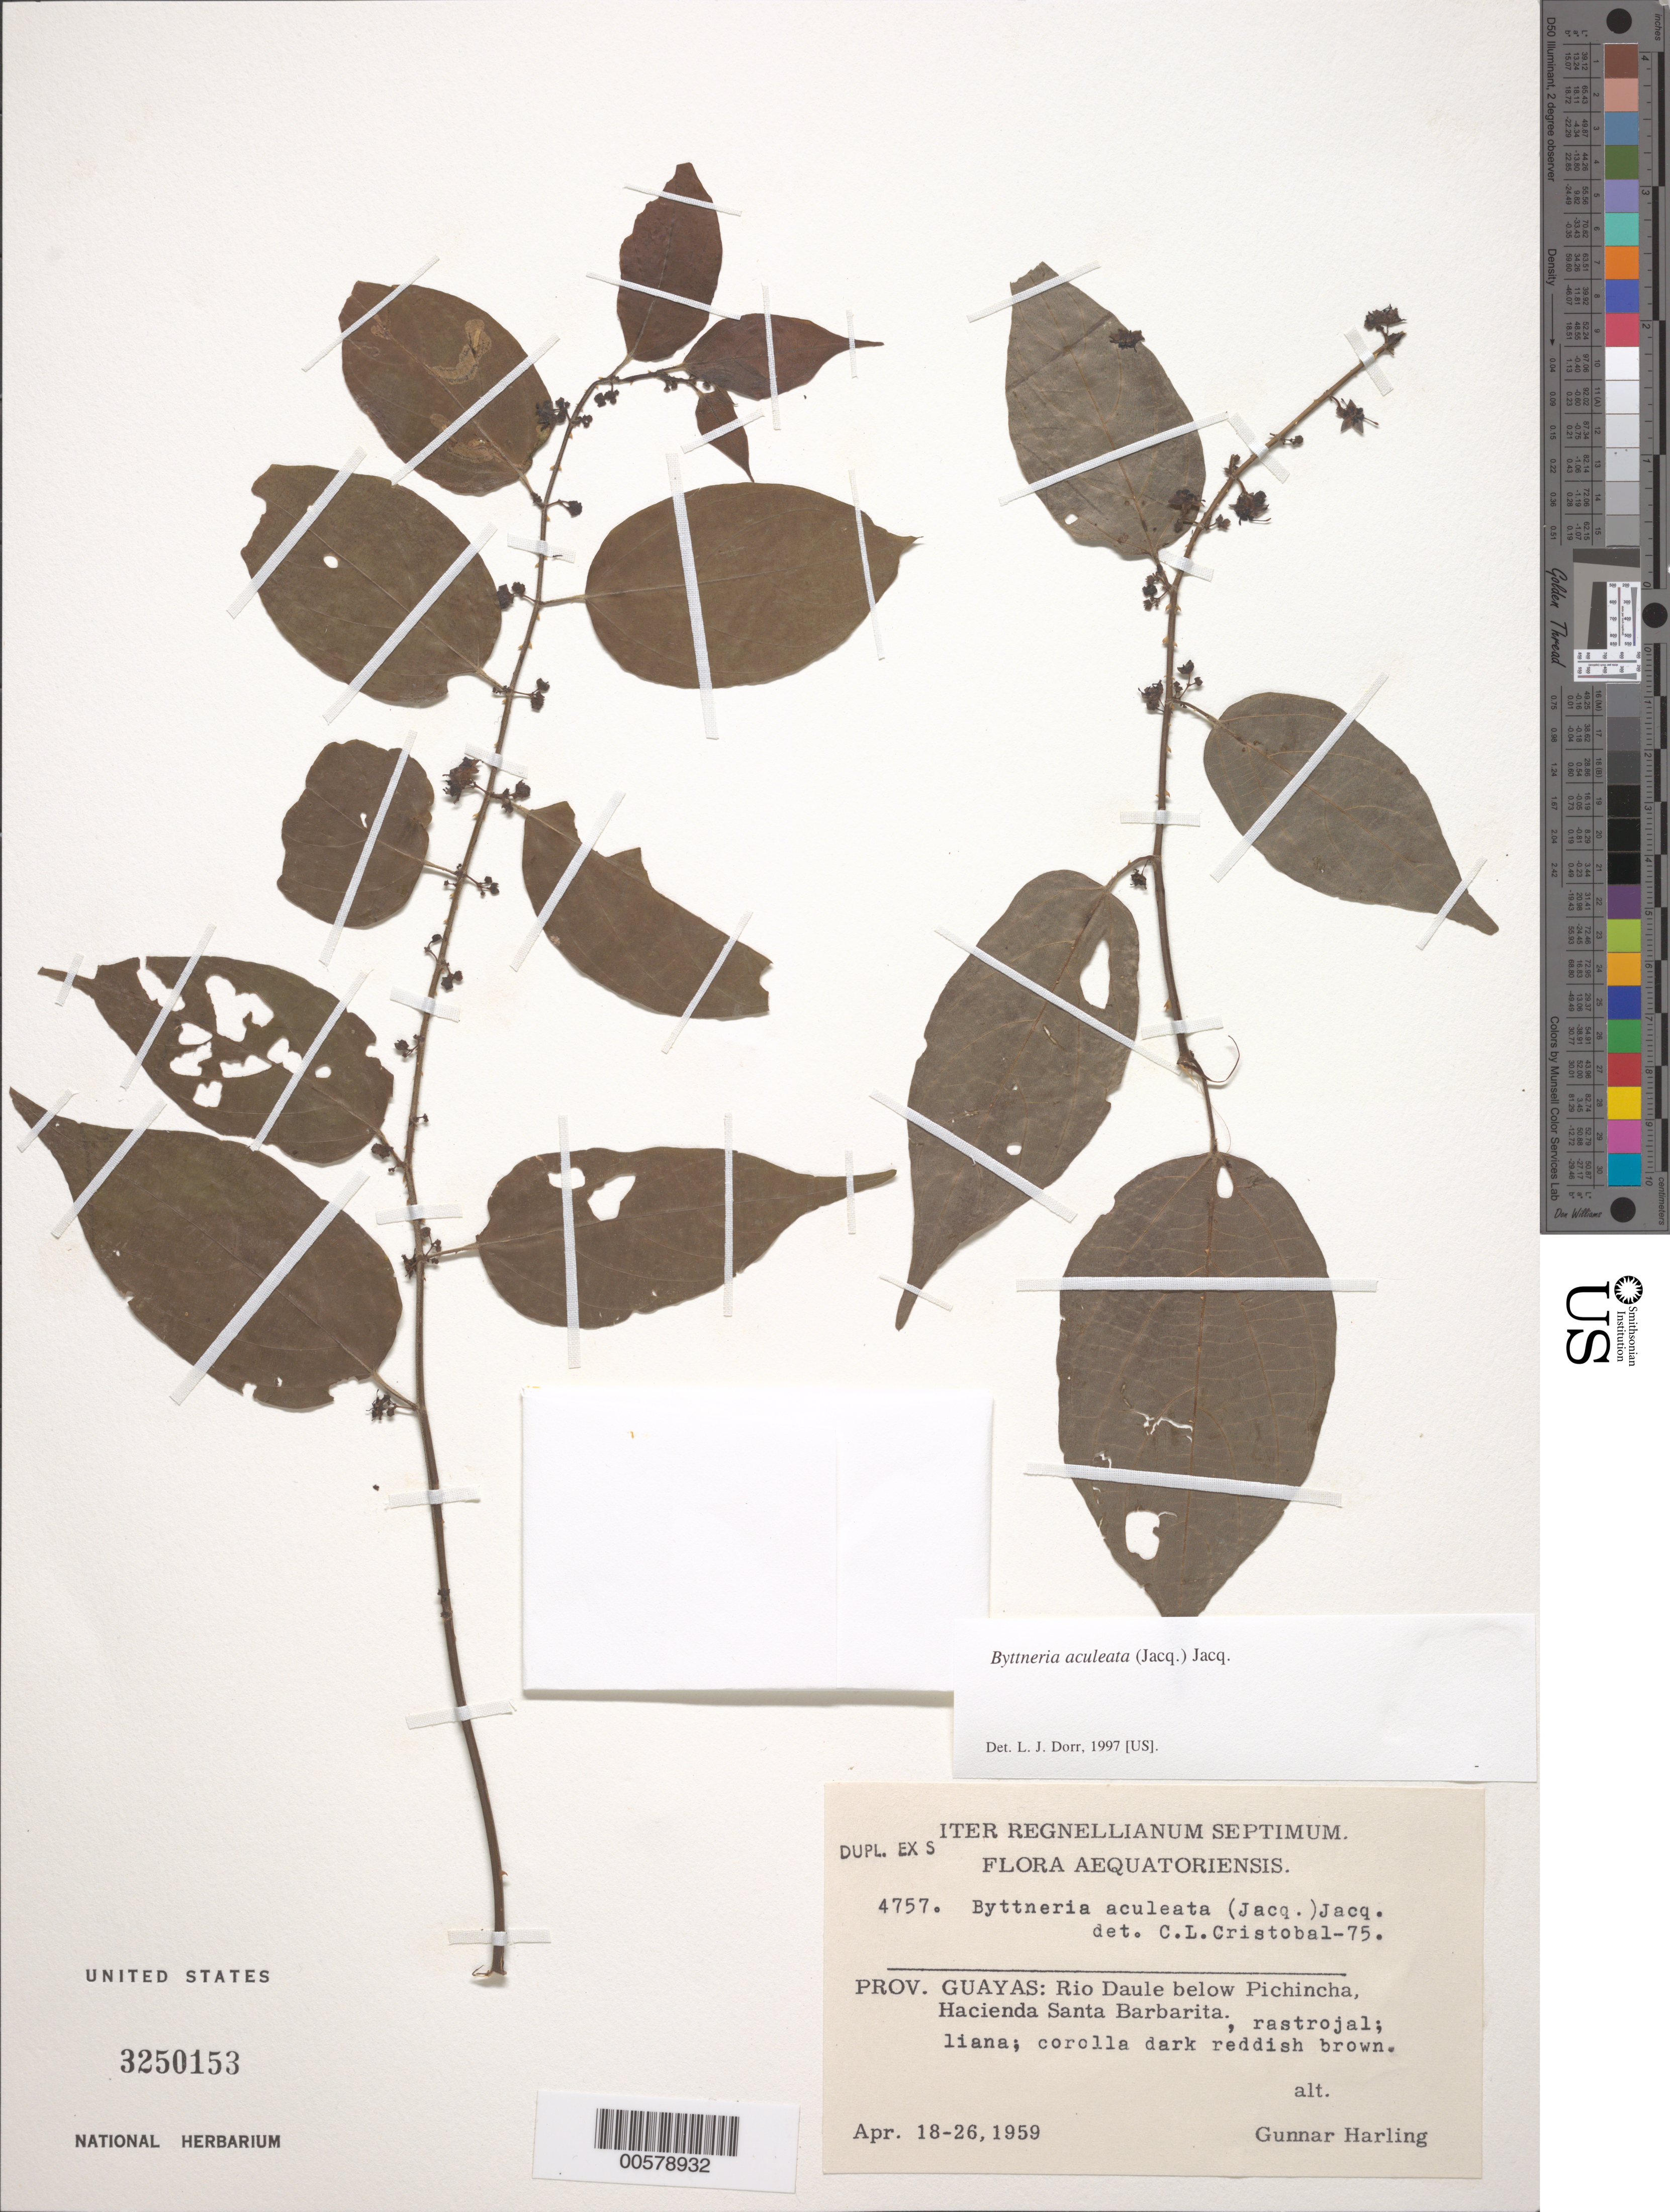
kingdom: Plantae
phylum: Tracheophyta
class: Magnoliopsida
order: Malvales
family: Malvaceae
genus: Byttneria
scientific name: Byttneria aculeata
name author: (Jacq.) Jacq.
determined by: Cristóbal, C. L.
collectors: G. Harling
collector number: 4757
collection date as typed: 18 Apr 1959 to 26 Apr 1959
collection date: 1959-04-18/1959-04-26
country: Ecuador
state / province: Guayas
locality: Rio Daule below Pichincha, Hacienda Santa Barbarita, Rastrojal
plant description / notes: S, US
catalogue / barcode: US 3250153